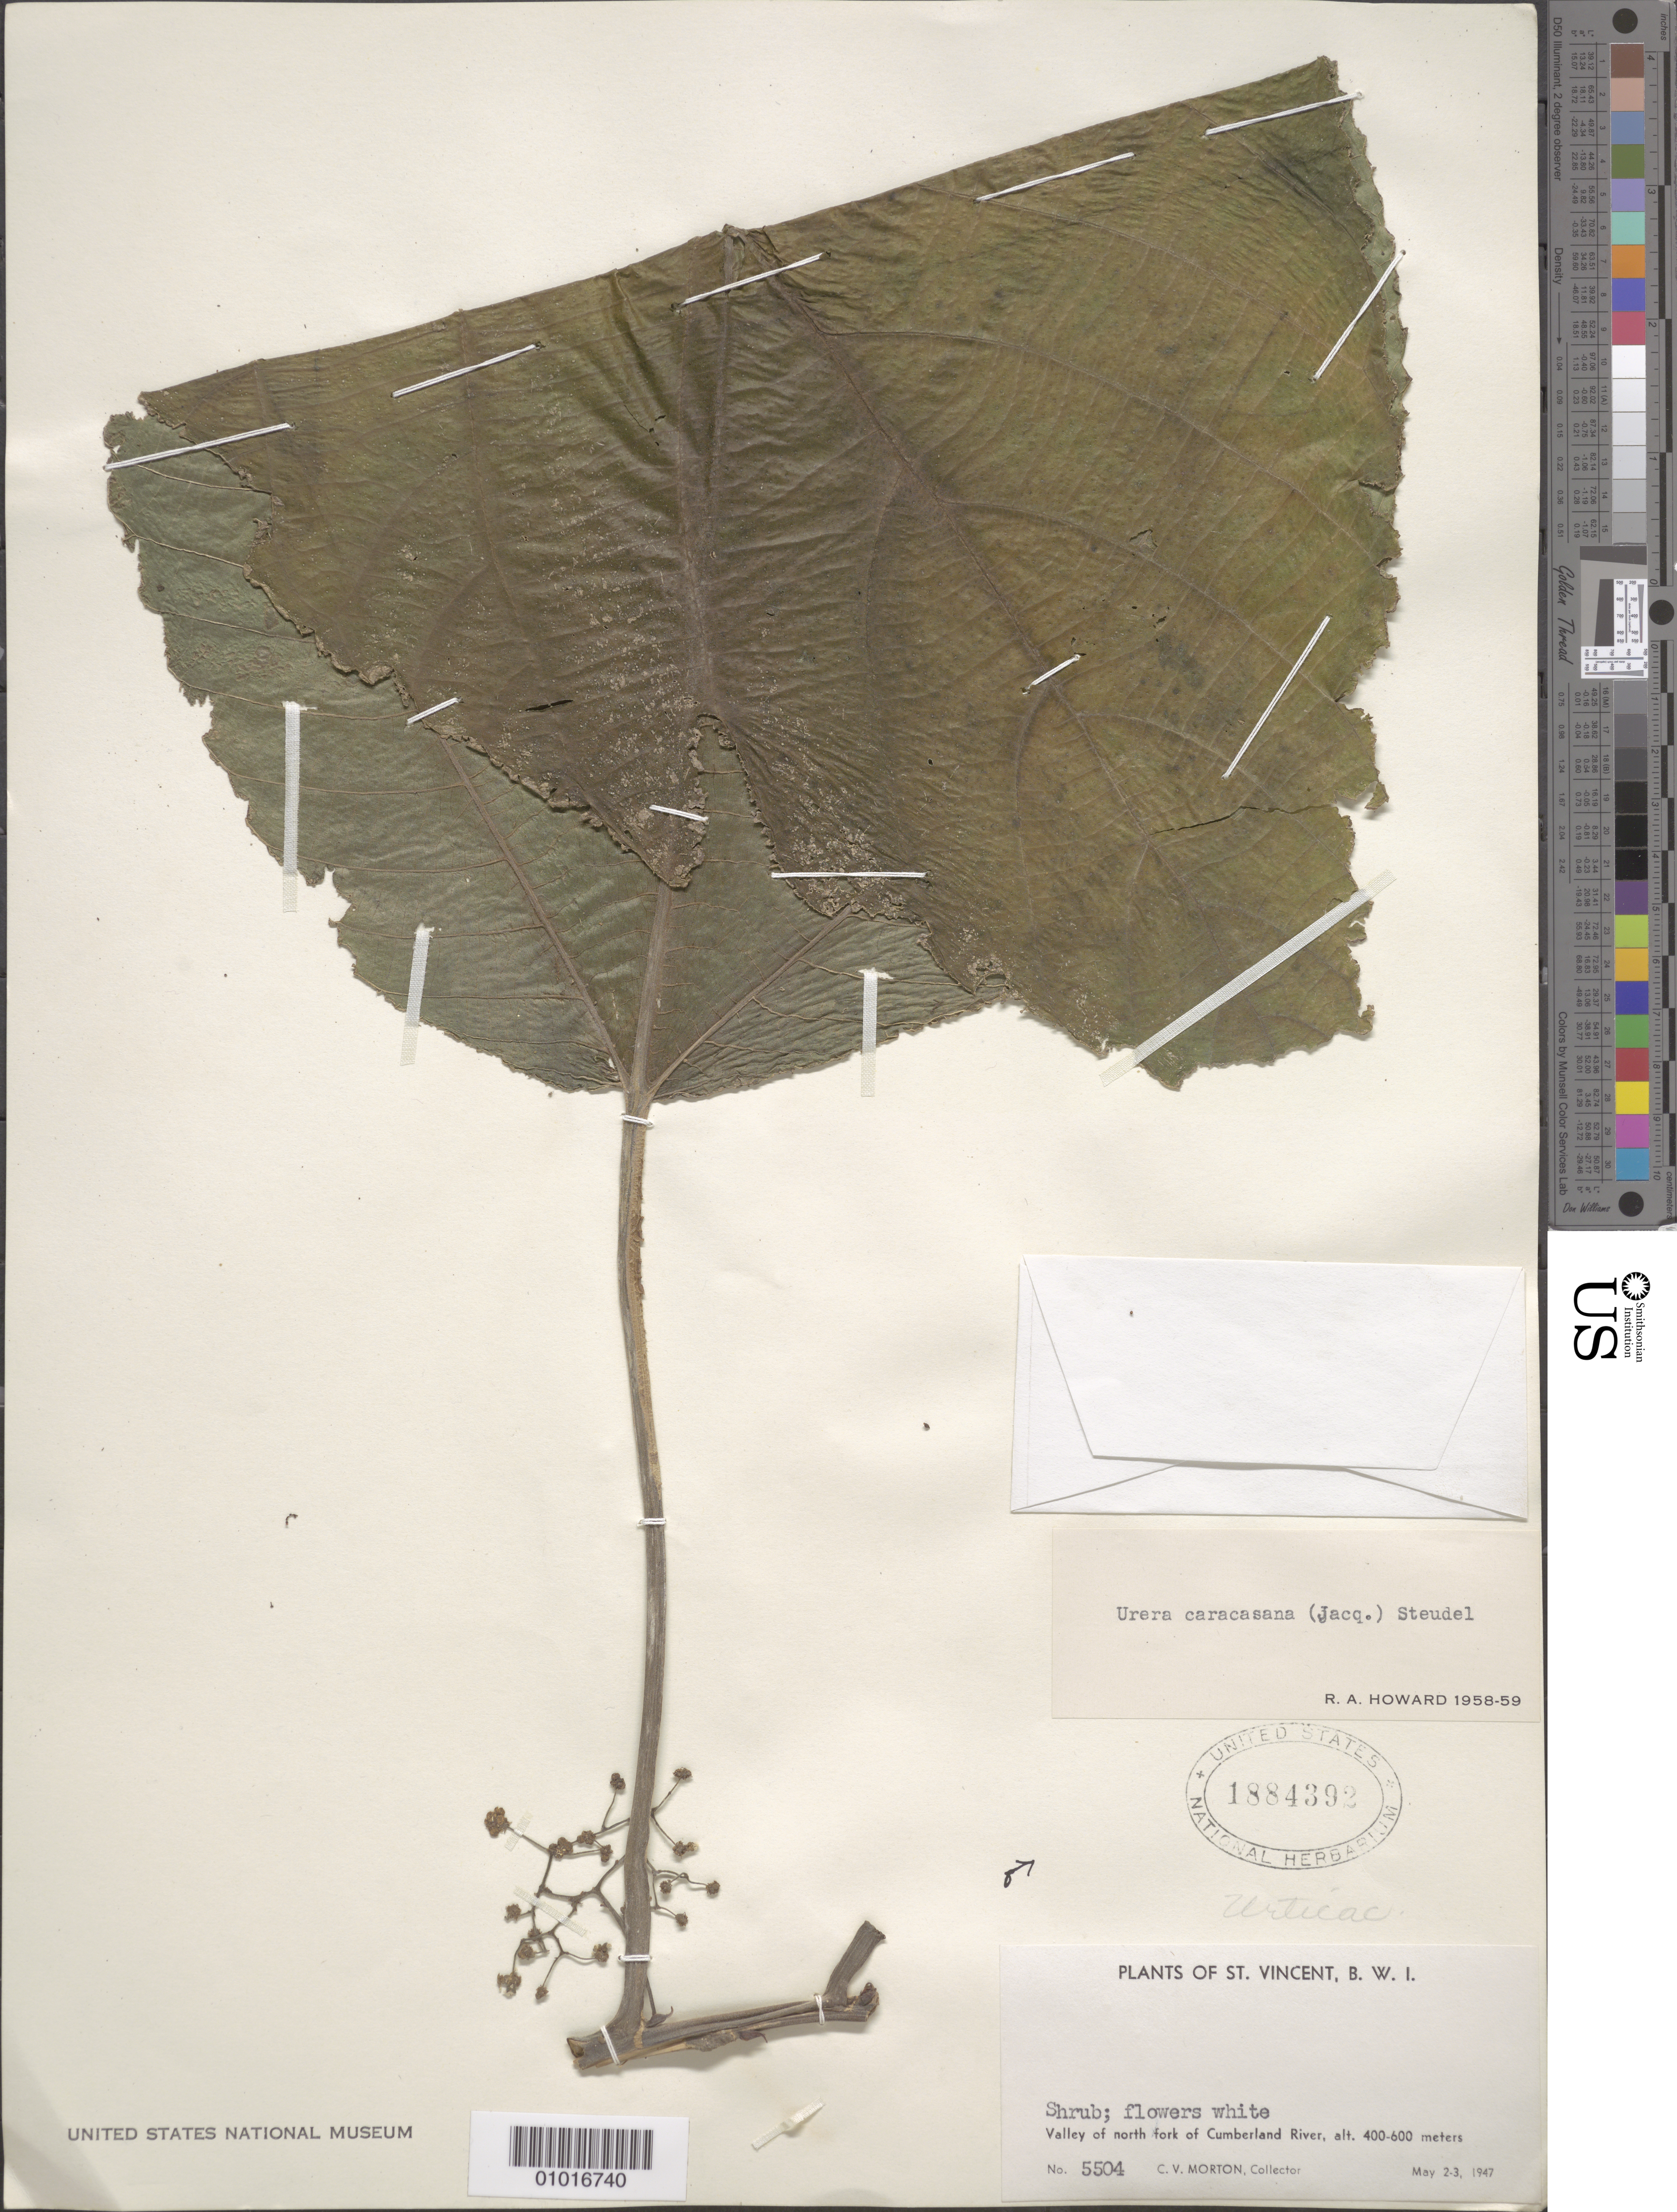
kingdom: Plantae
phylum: Tracheophyta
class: Magnoliopsida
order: Rosales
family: Urticaceae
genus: Urera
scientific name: Urera caracasana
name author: (Jacq.) Gaudich. ex Griseb.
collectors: C. V. Morton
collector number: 5504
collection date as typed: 02 May 1947 to 03 May 1947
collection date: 1947-05-02/1947-05-03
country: St. Vincent - Grenadines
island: St. Vincent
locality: Valley of north fork of Cumberland River.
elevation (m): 400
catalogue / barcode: US 1884392